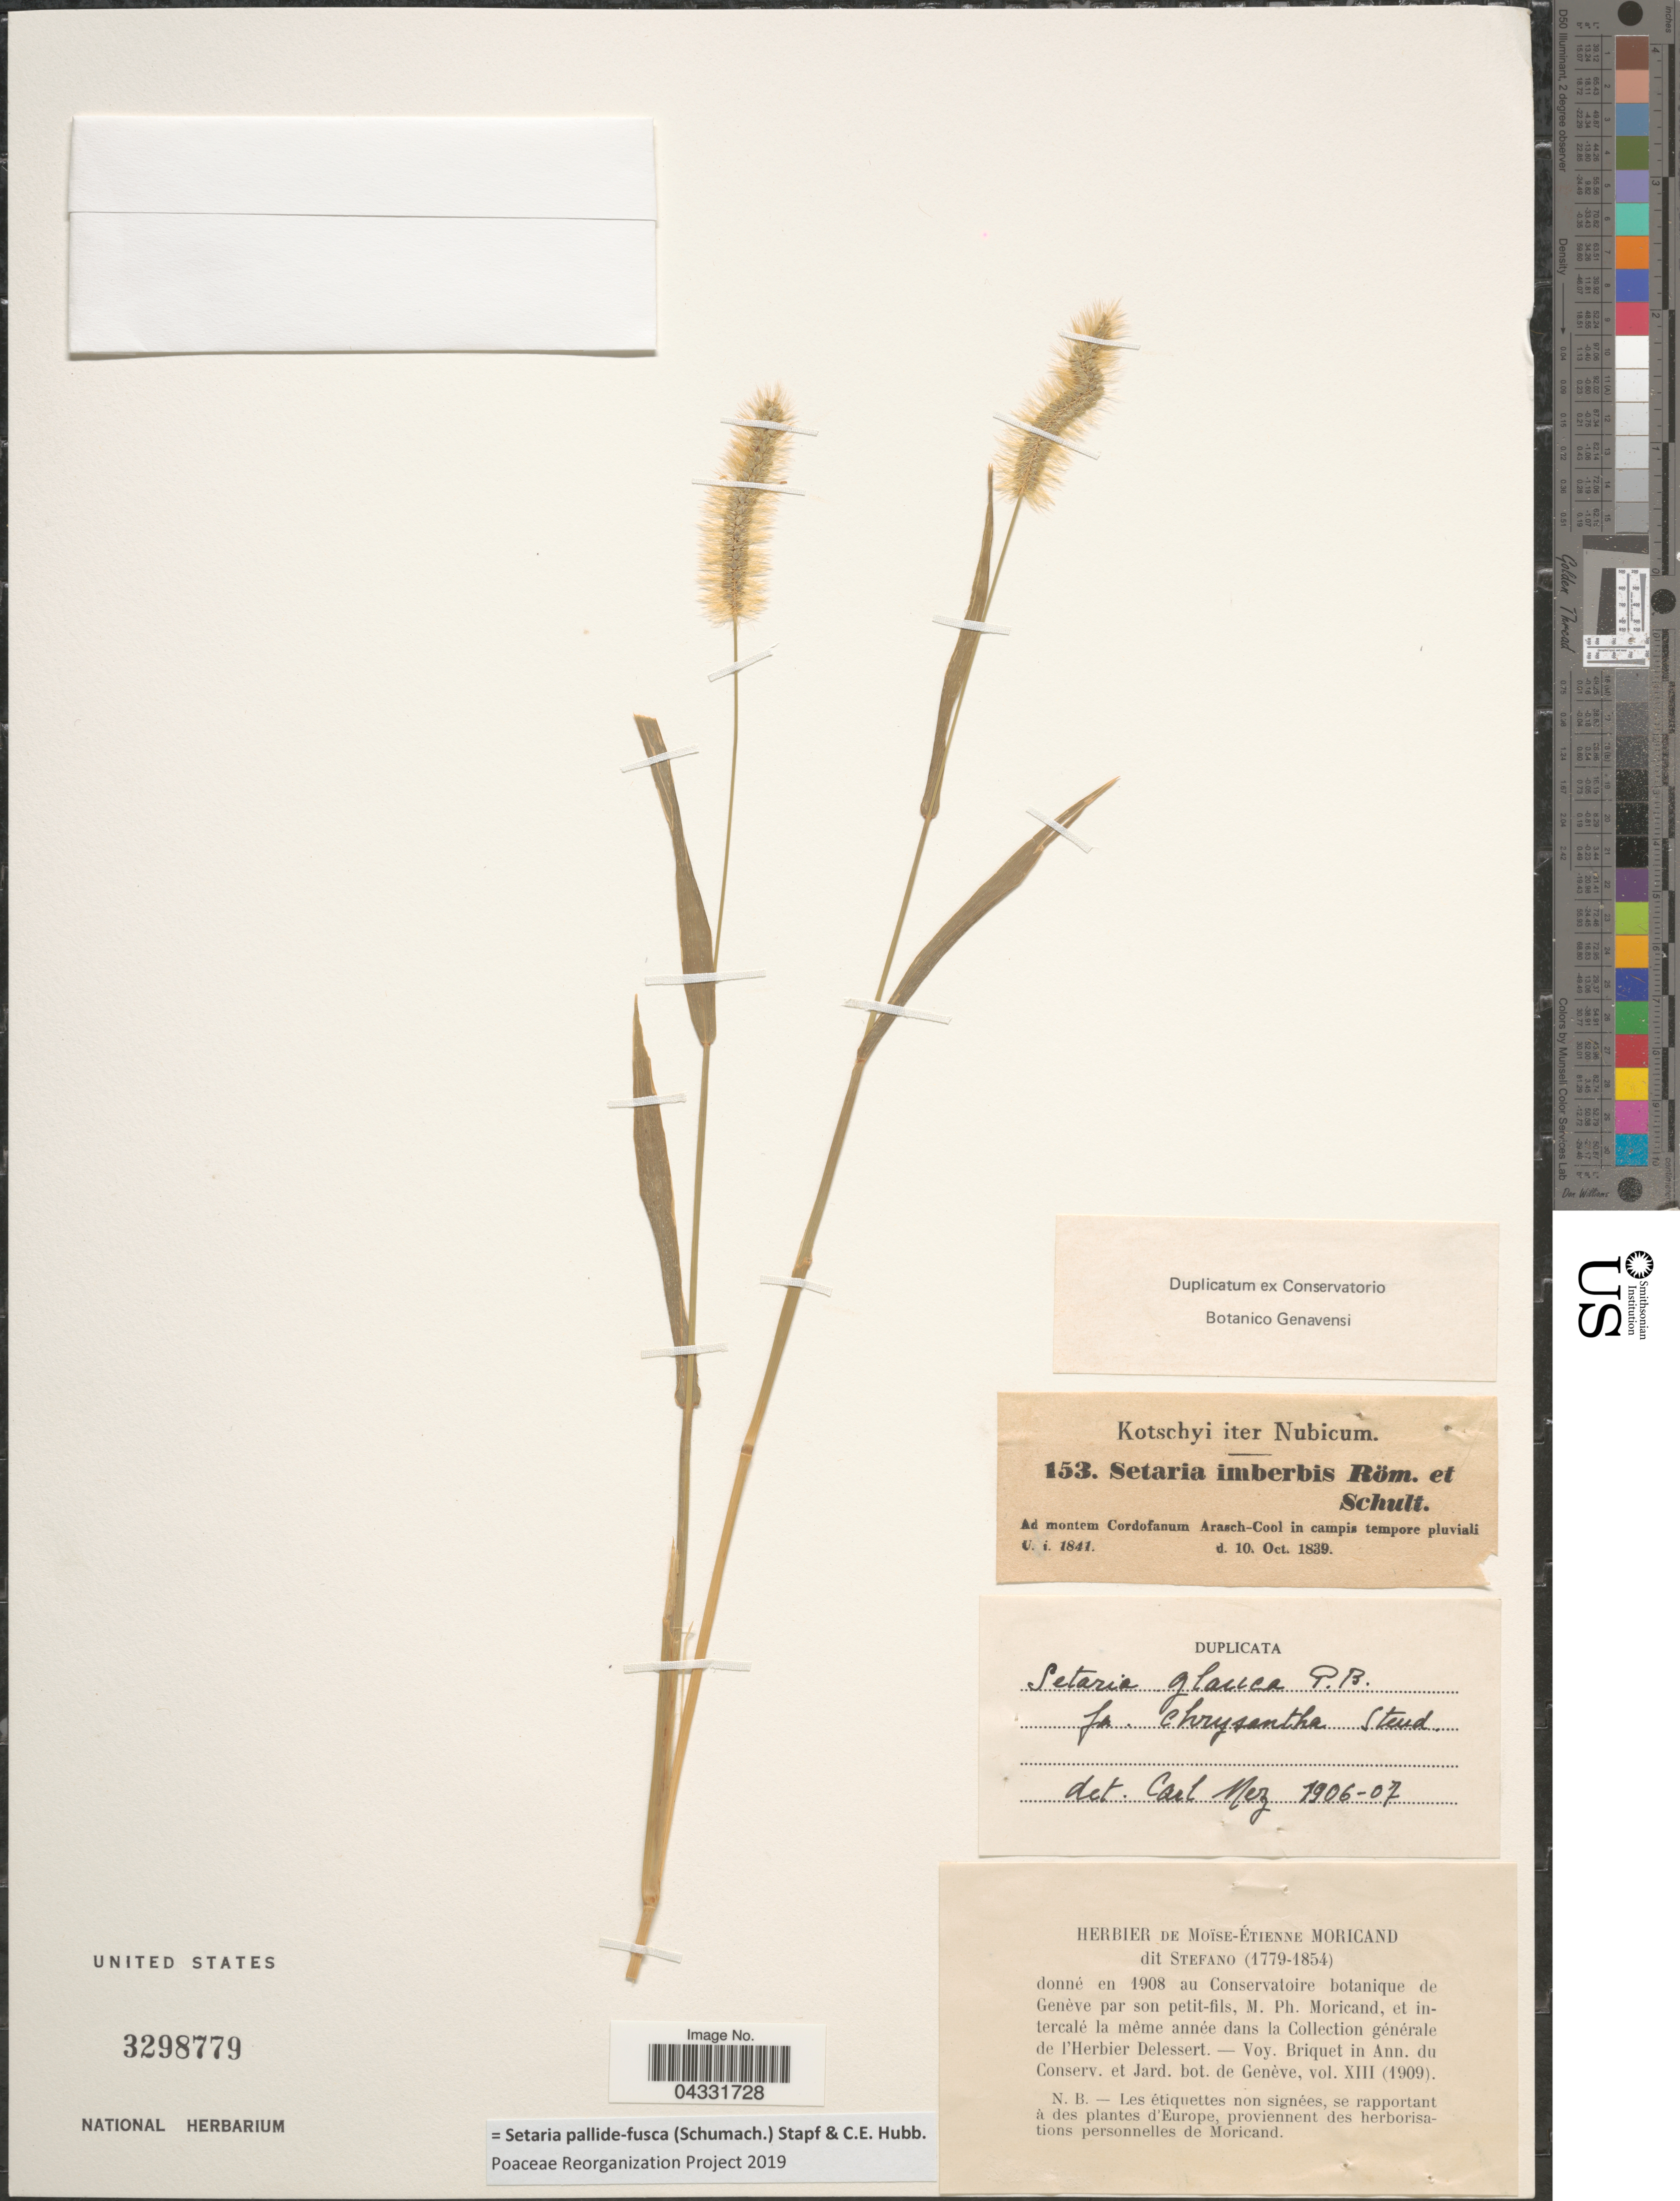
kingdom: Plantae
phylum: Tracheophyta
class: Liliopsida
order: Poales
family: Poaceae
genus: Setaria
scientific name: Setaria pallide-fusca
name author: (Schumach.) Stapf & C.E. Hubb.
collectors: -. Kotschyi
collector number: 153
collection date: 1839-10-10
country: Sudan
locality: Iter Nubicum. Ad montem Cordofanum Arasch-Cool in campis tempore pluviali.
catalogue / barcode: US 3298779